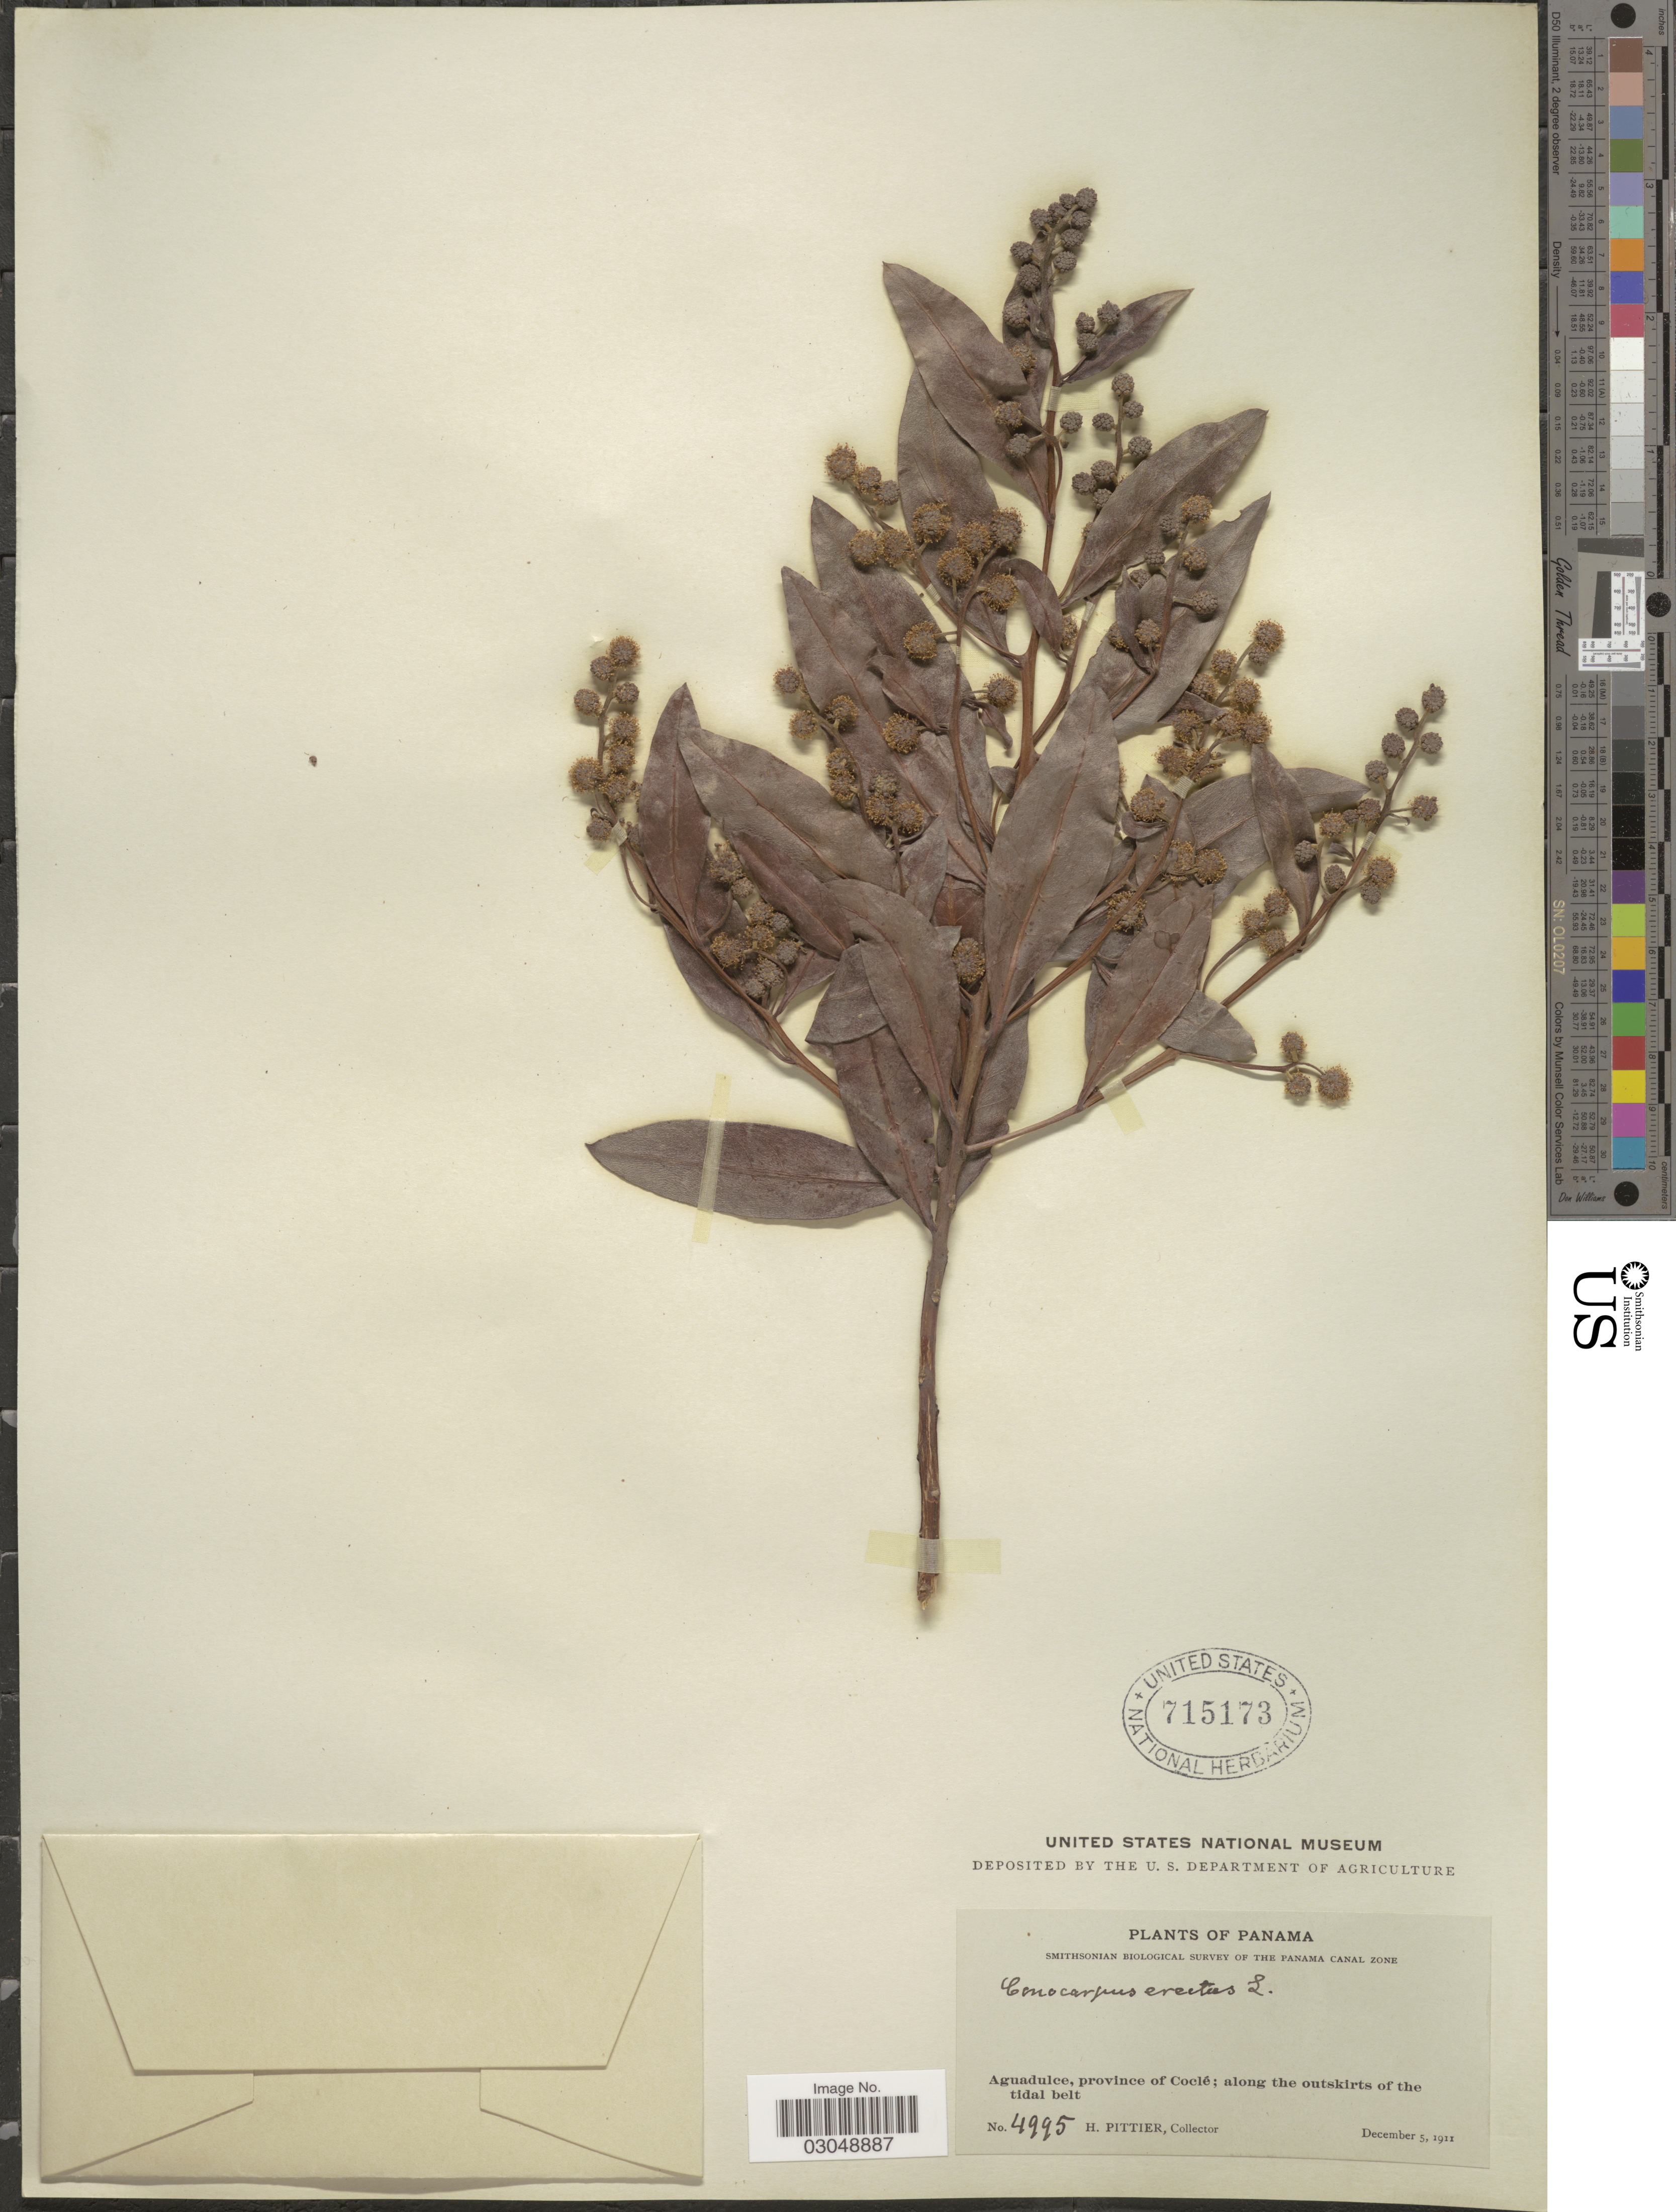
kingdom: Plantae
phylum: Tracheophyta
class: Magnoliopsida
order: Myrtales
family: Combretaceae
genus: Conocarpus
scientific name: Conocarpus erectus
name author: L.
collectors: H. F. Pittier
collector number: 4995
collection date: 1911-12-05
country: Panama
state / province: Coclé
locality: Aguadulce, province of Coclé; along the outskirts of the tidal belt.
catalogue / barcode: US 715173